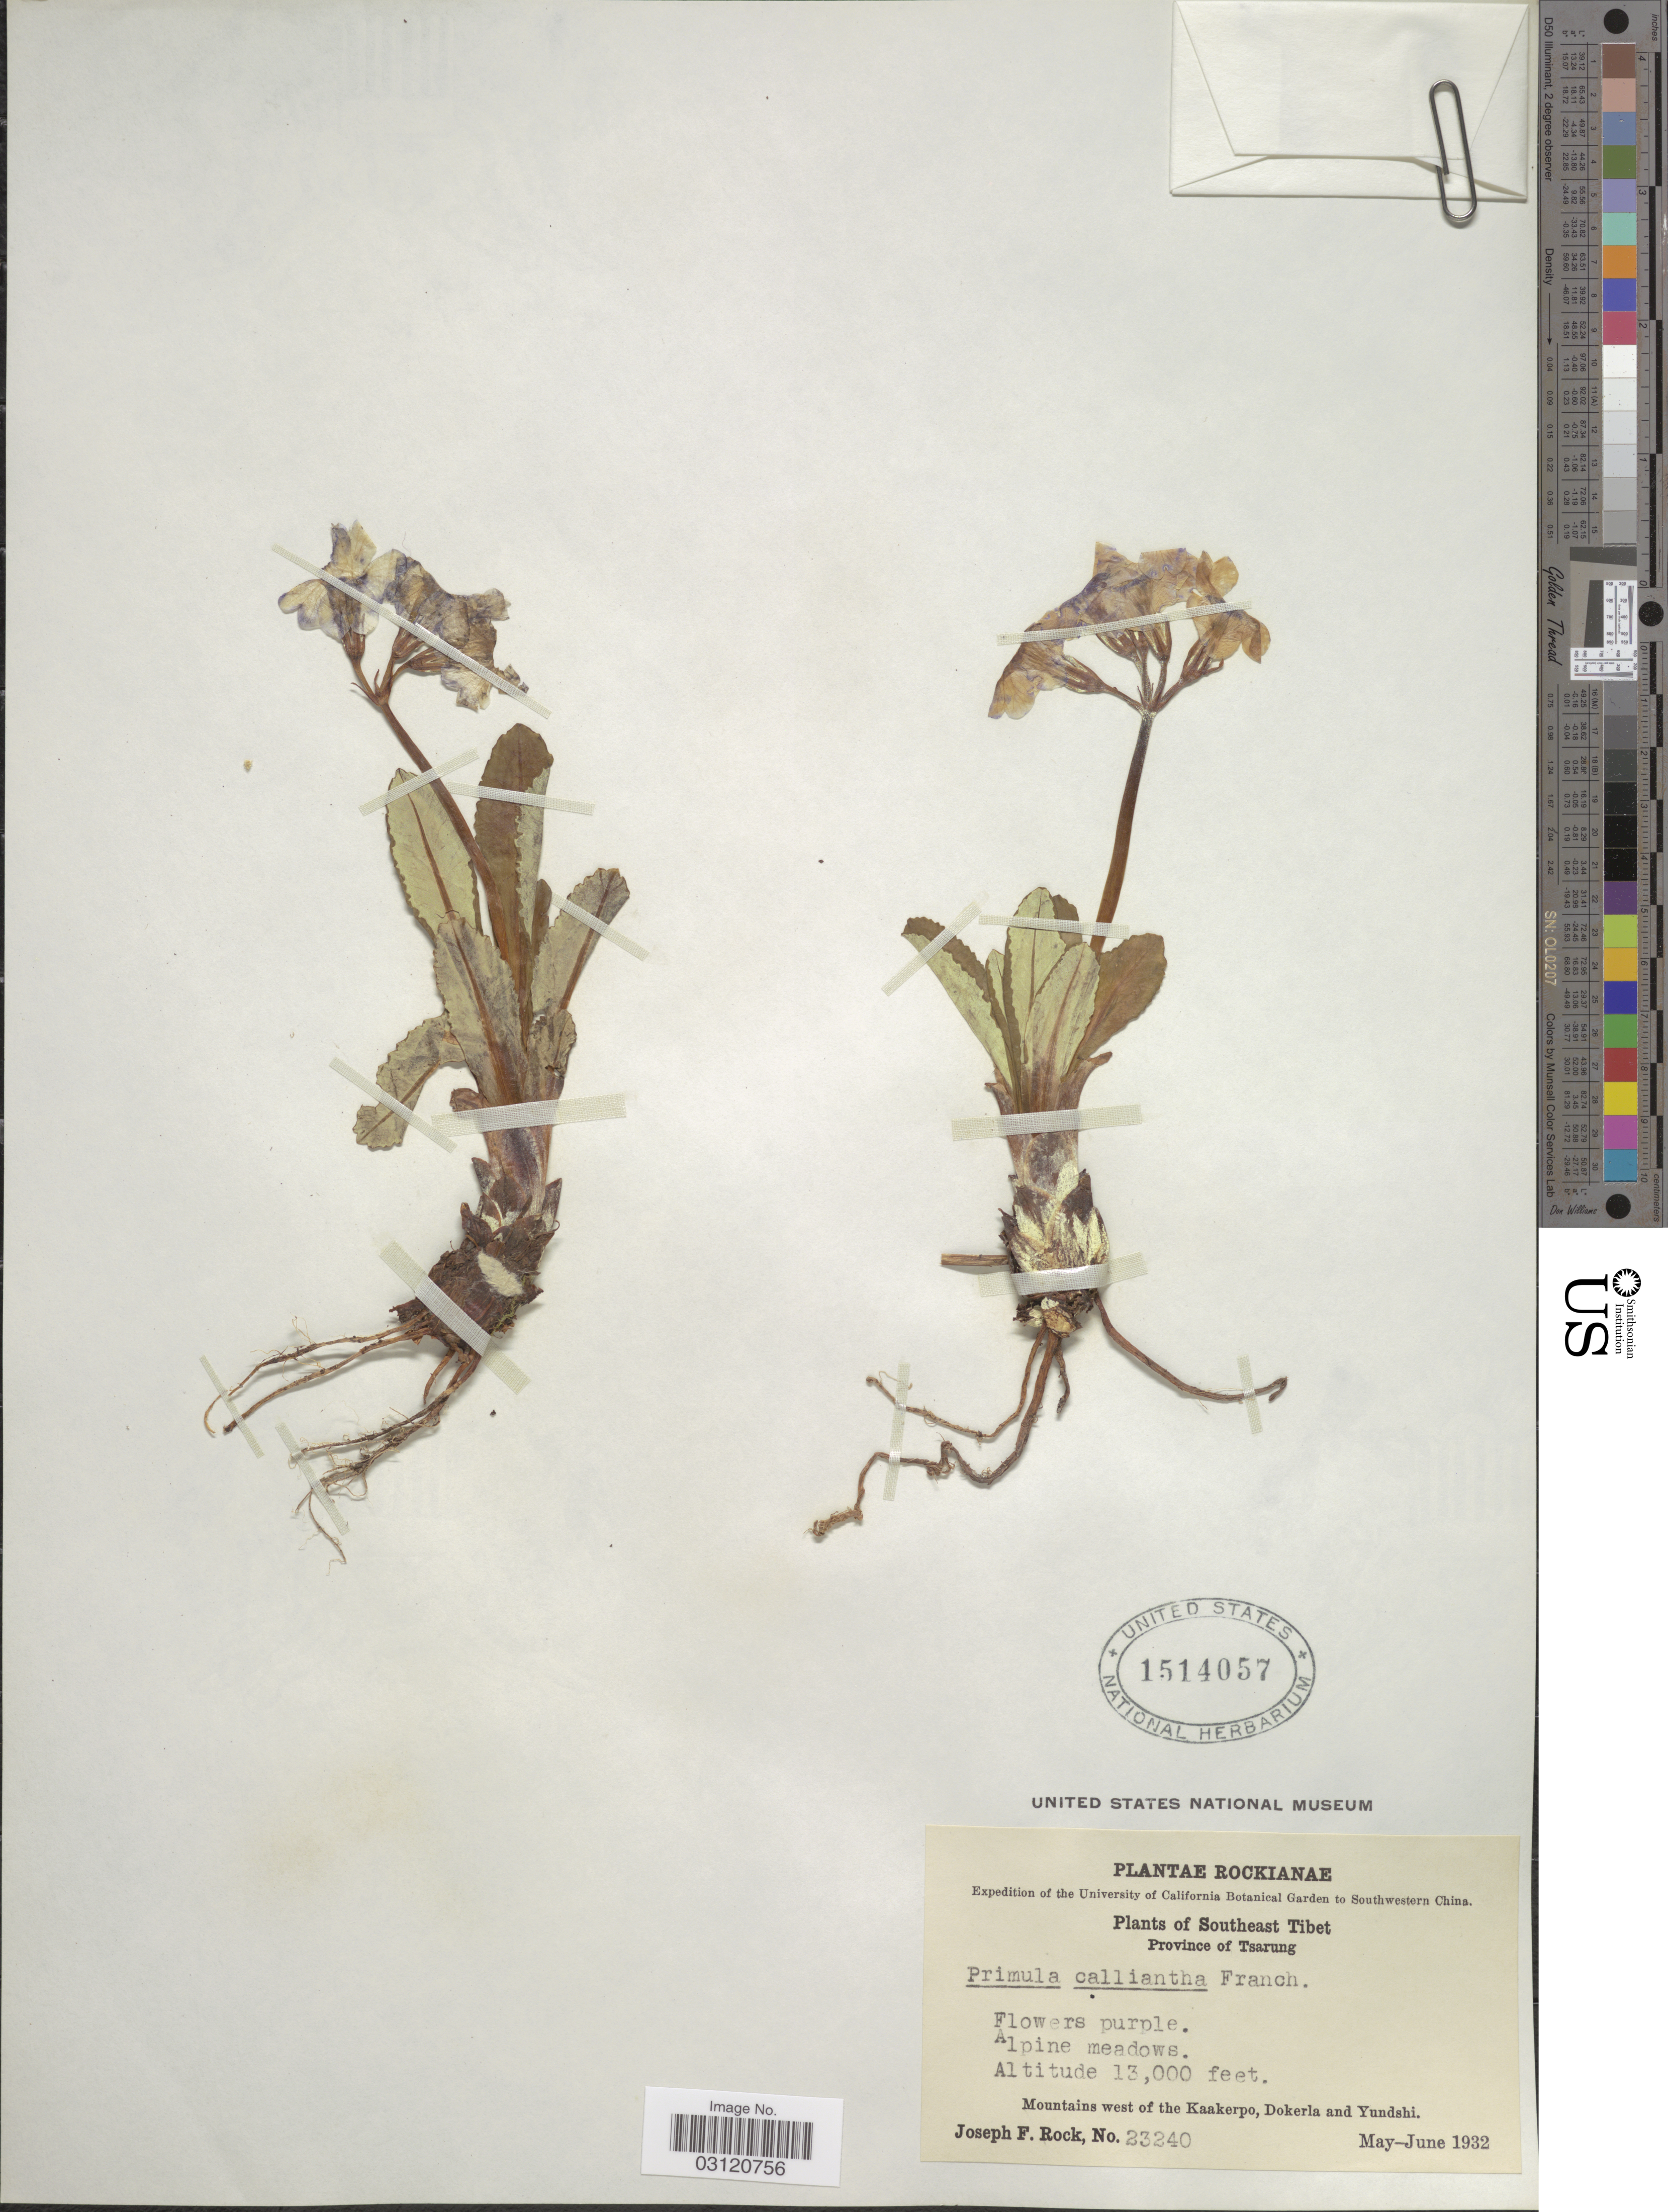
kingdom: Plantae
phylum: Tracheophyta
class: Magnoliopsida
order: Ericales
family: Primulaceae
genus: Primula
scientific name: Primula calliantha subsp. bryophila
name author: (Balf. f. & Farrer) W.W. Sm. & Forrest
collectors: J. F. Rock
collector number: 23240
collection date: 1932-05/1932-06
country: China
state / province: Xizang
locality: Southwestern China. Southeast Tibet. Province of Tsarung. Mountains west of the Kaakerpo, Dokerla and Yundshi.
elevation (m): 3962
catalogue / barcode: US 1514057